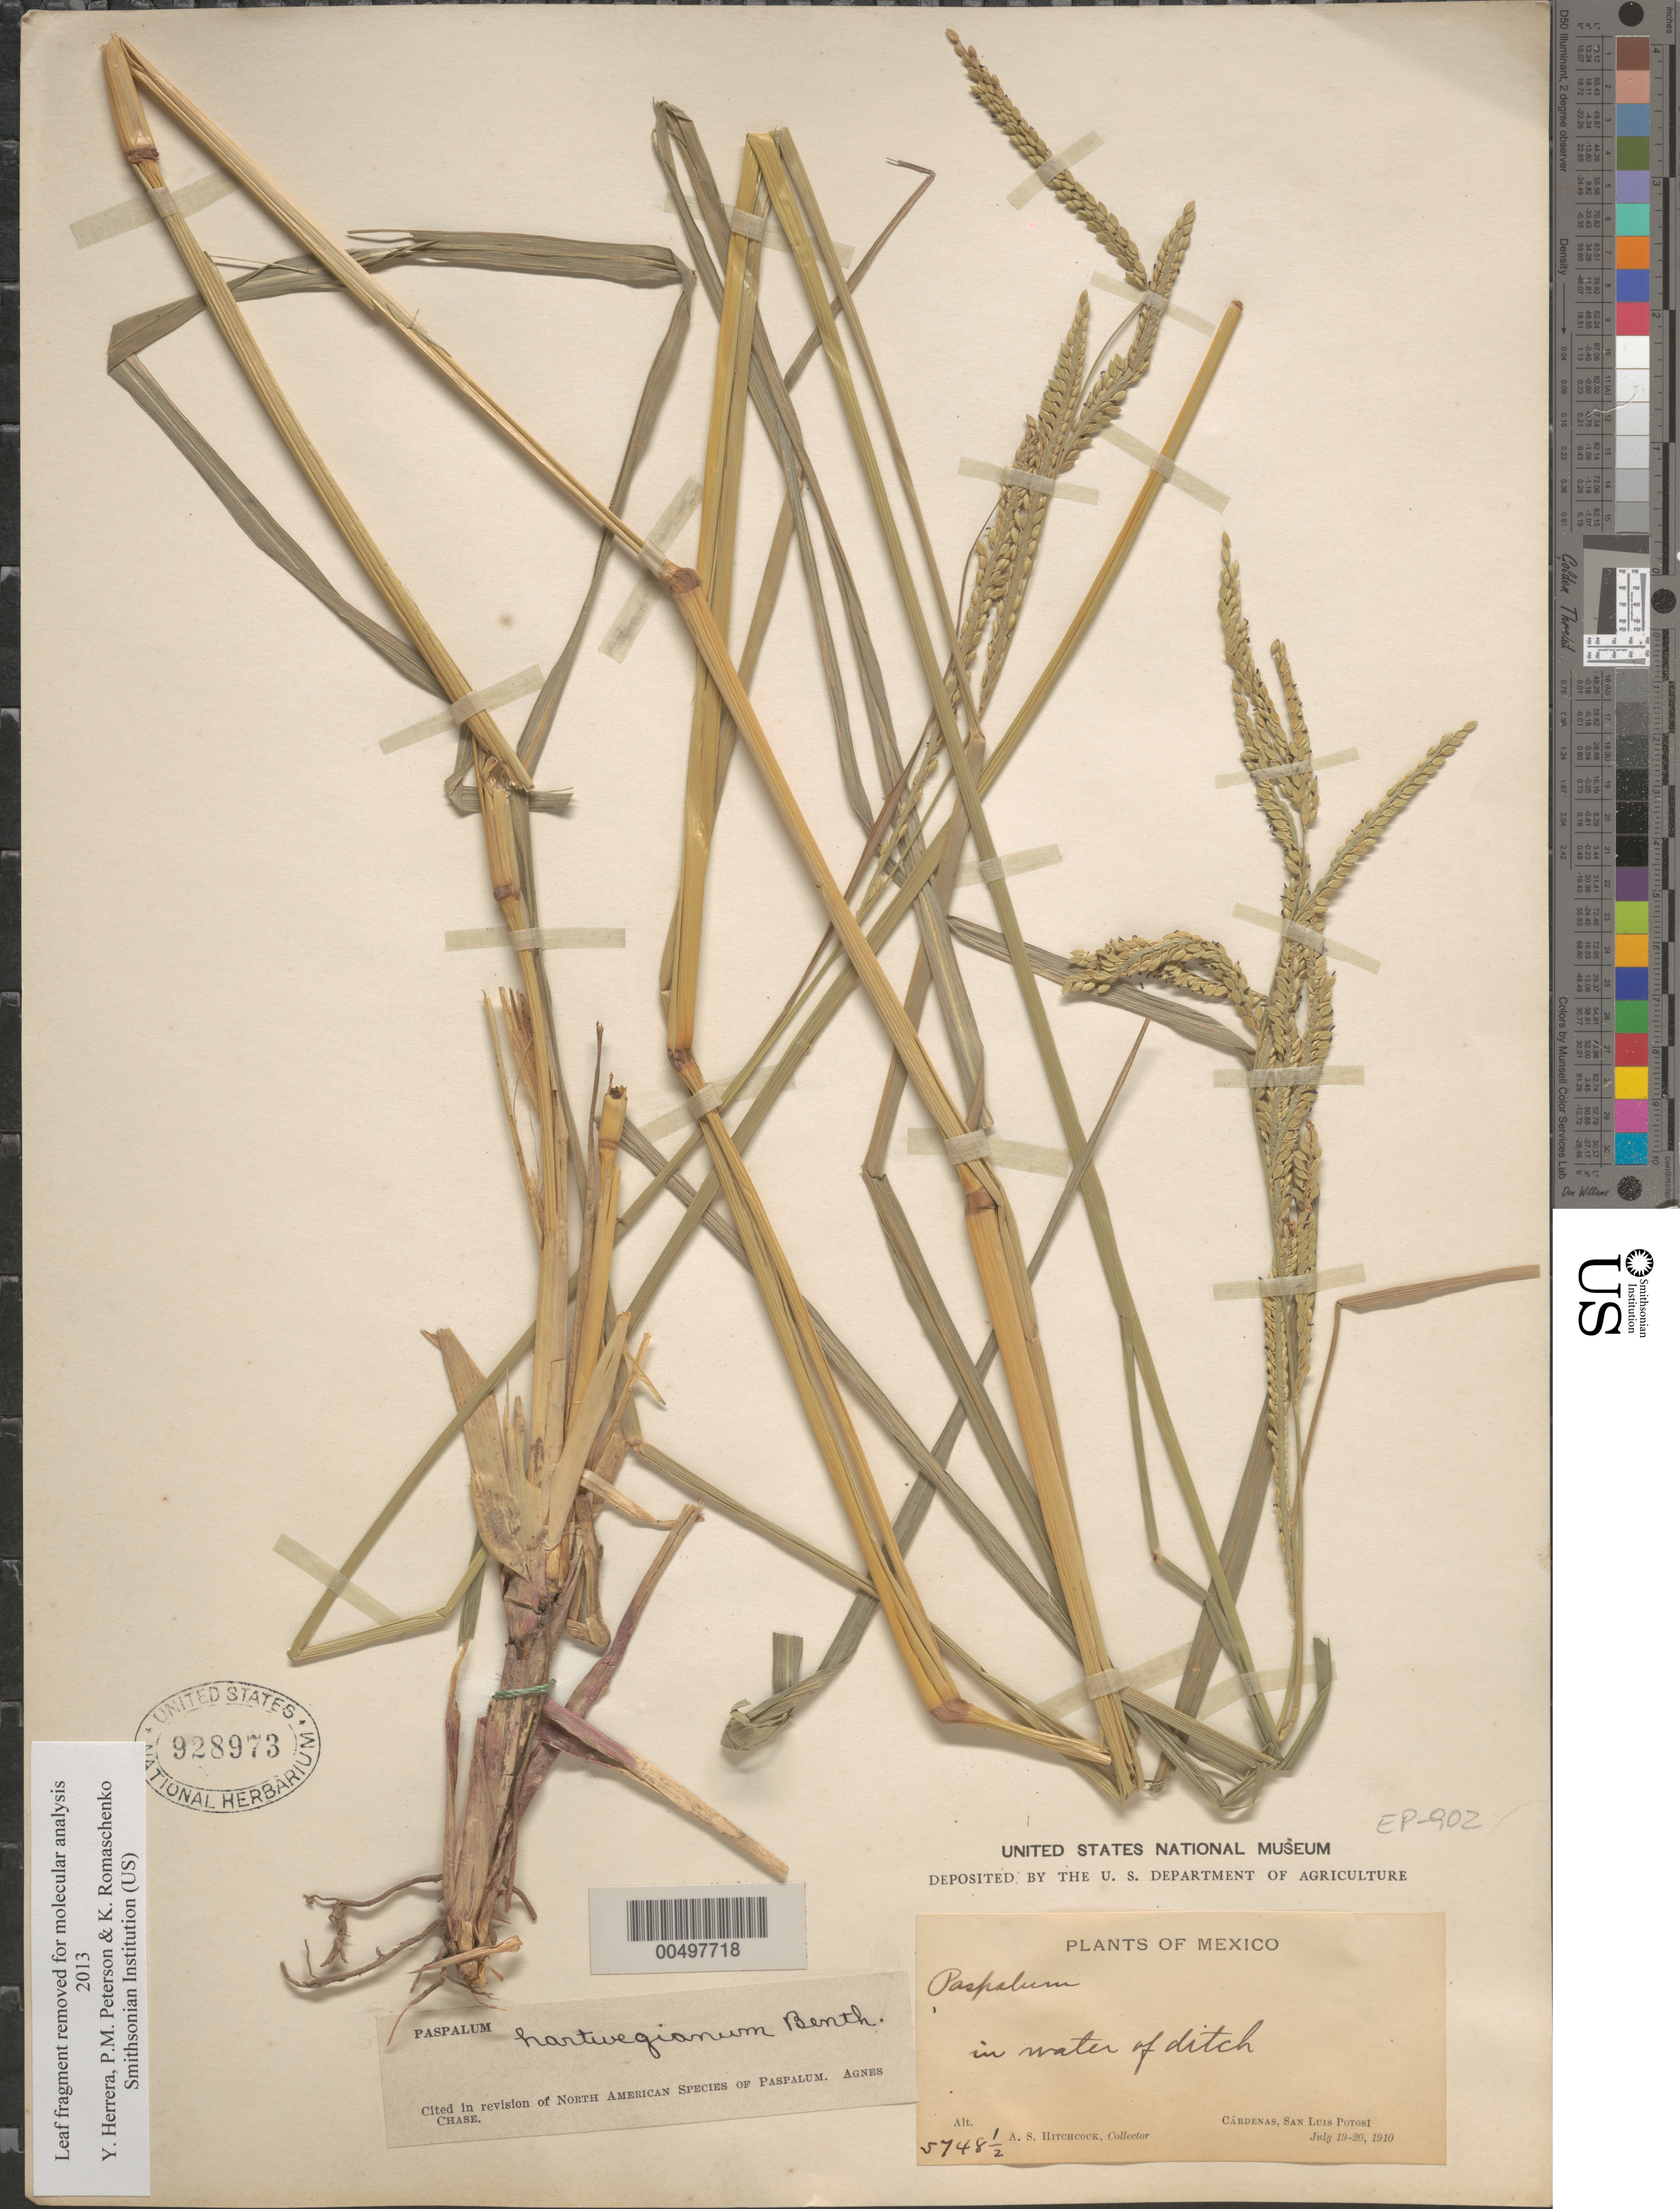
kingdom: Plantae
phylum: Tracheophyta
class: Liliopsida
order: Poales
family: Poaceae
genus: Paspalum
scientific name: Paspalum hartwegianum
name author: E. Fourn.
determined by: Chase, [M.] Agnes, (US)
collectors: A. S. Hitchcock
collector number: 5748.5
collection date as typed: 19 Jul 1910 to 20 Jul 1910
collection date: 1910-07-19/1910-07-20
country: Mexico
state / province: San Luis Potosi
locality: C rdenas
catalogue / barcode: US 928973